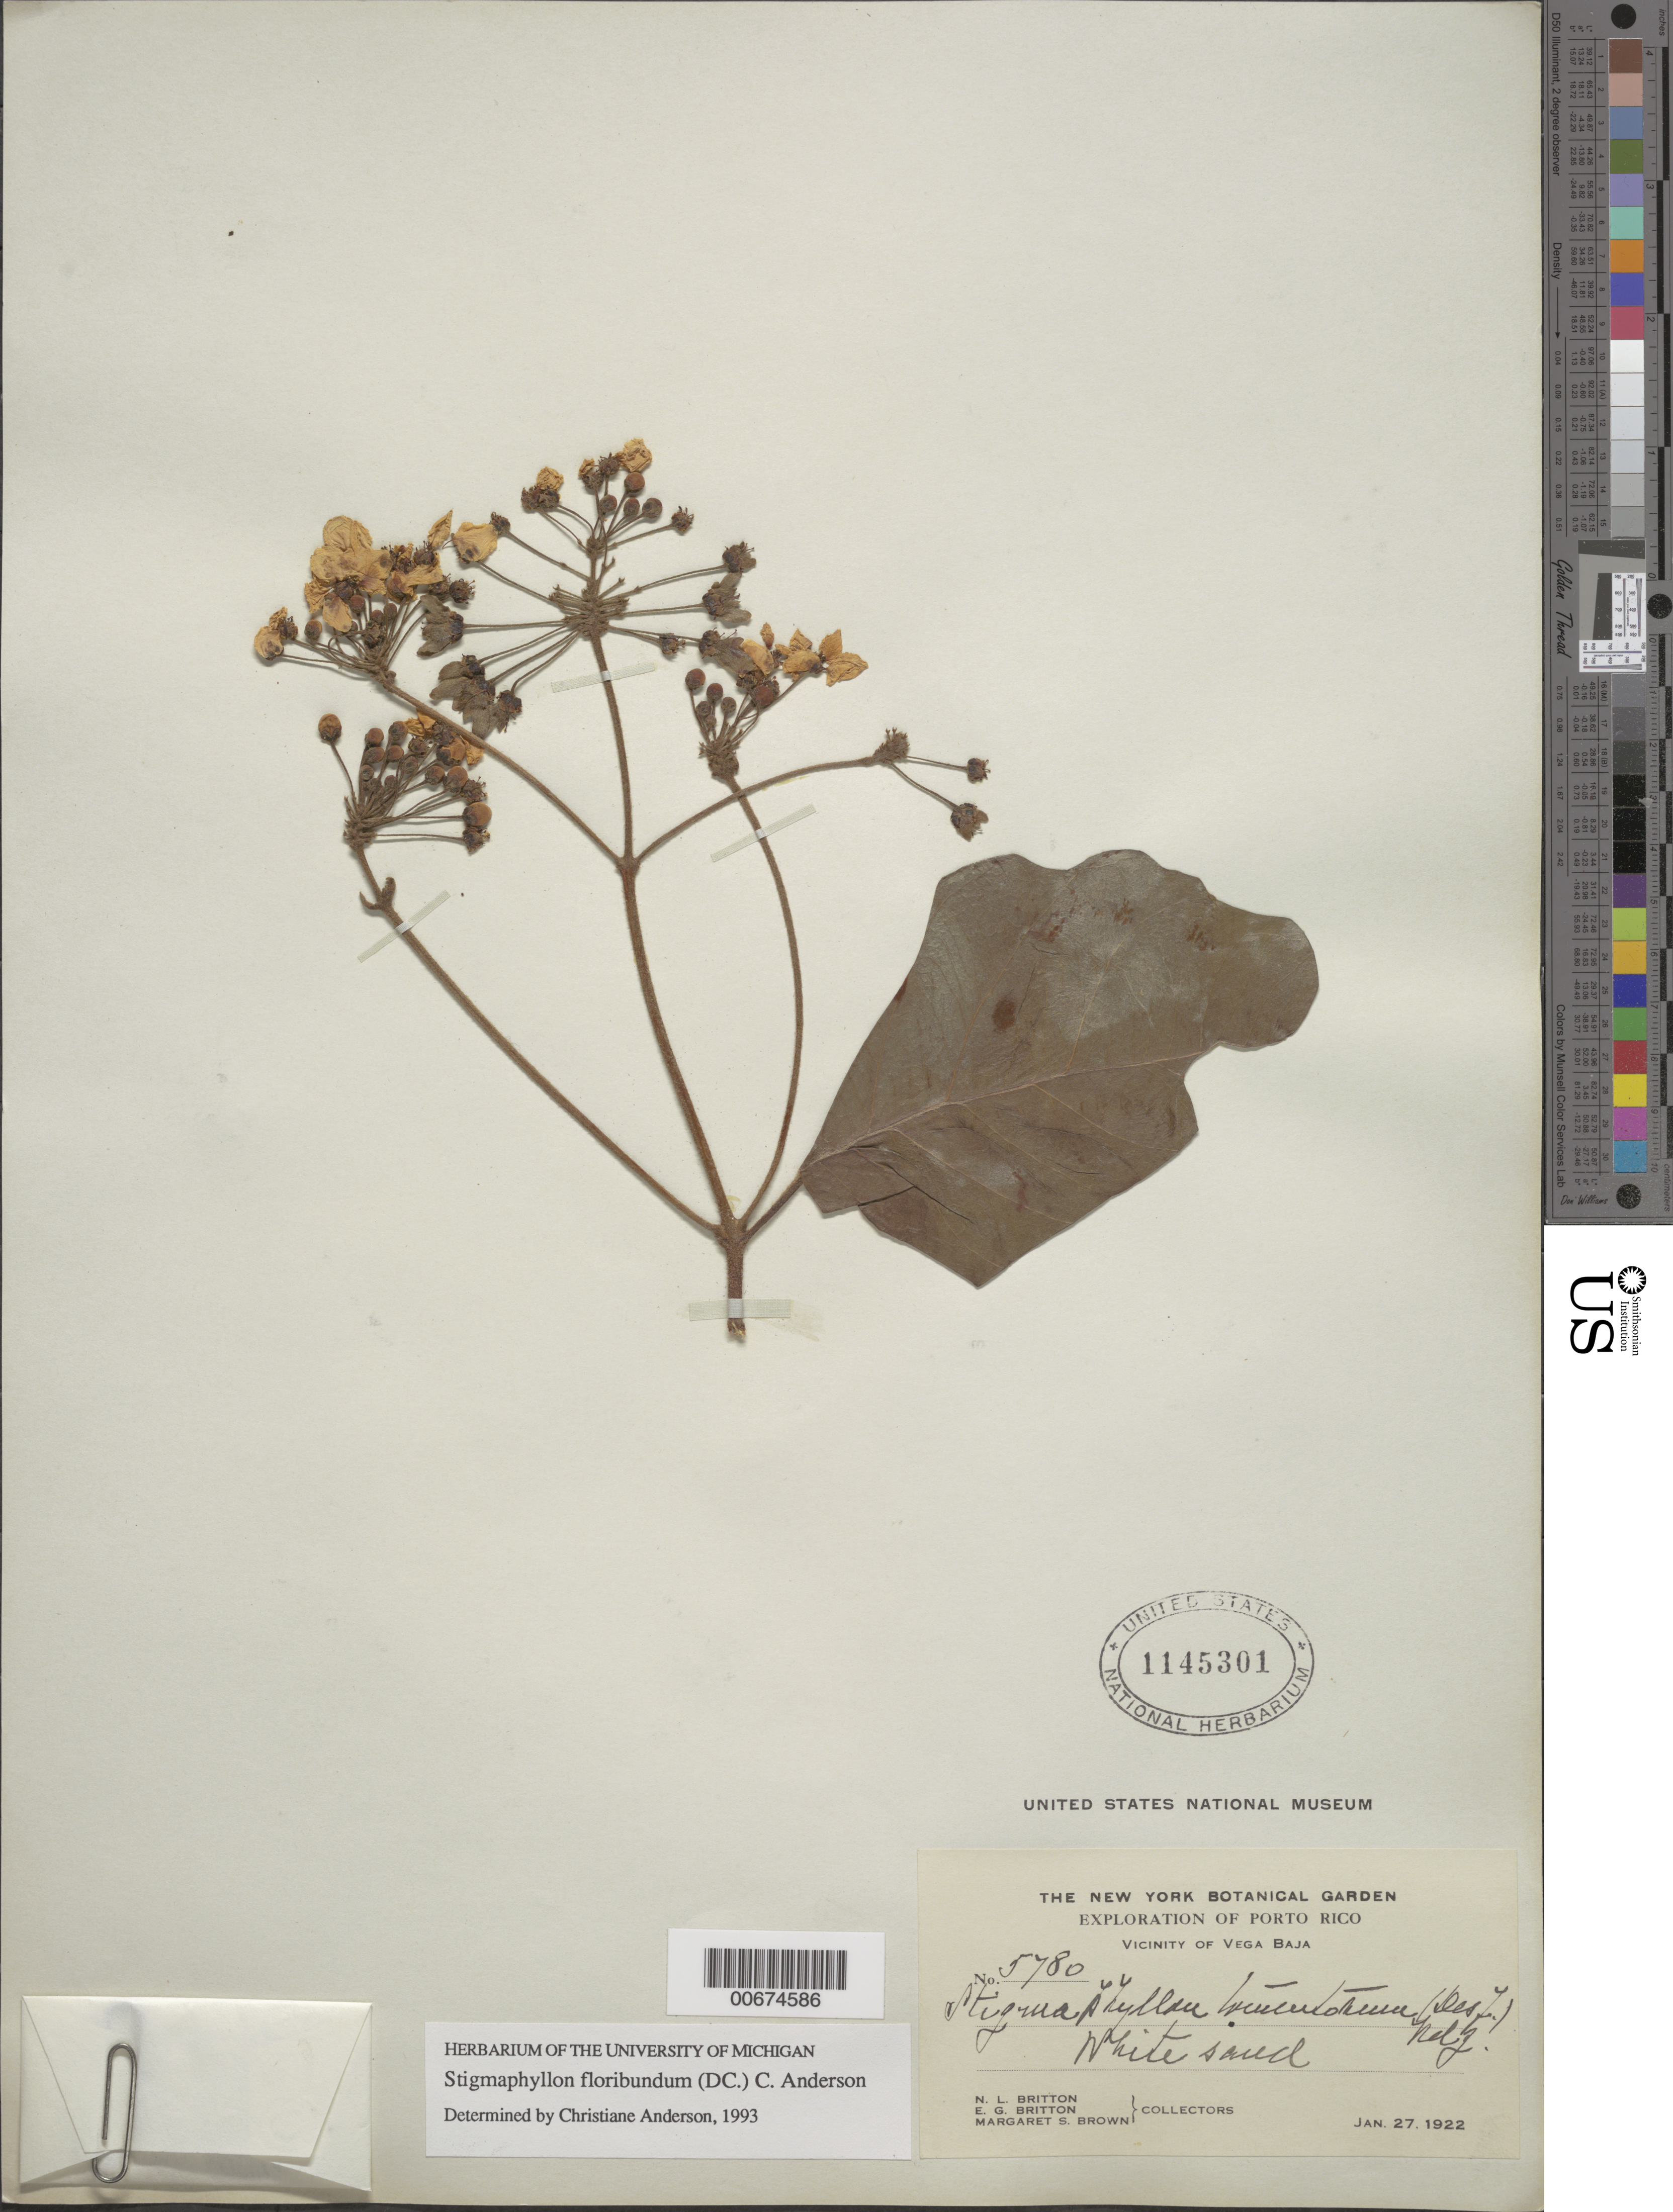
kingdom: Plantae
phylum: Tracheophyta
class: Magnoliopsida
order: Malpighiales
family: Malpighiaceae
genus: Stigmaphyllon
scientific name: Stigmaphyllon floribundum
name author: (DC.) C.E. Anderson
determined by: Anderson, C.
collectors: N. Britton, E. G. Britton & M. S. Brown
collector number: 5780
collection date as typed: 27 Jan 1922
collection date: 1922-01-27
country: Puerto Rico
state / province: Arecibo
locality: vicinity of Vega Baja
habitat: white sand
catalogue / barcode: US 1145301